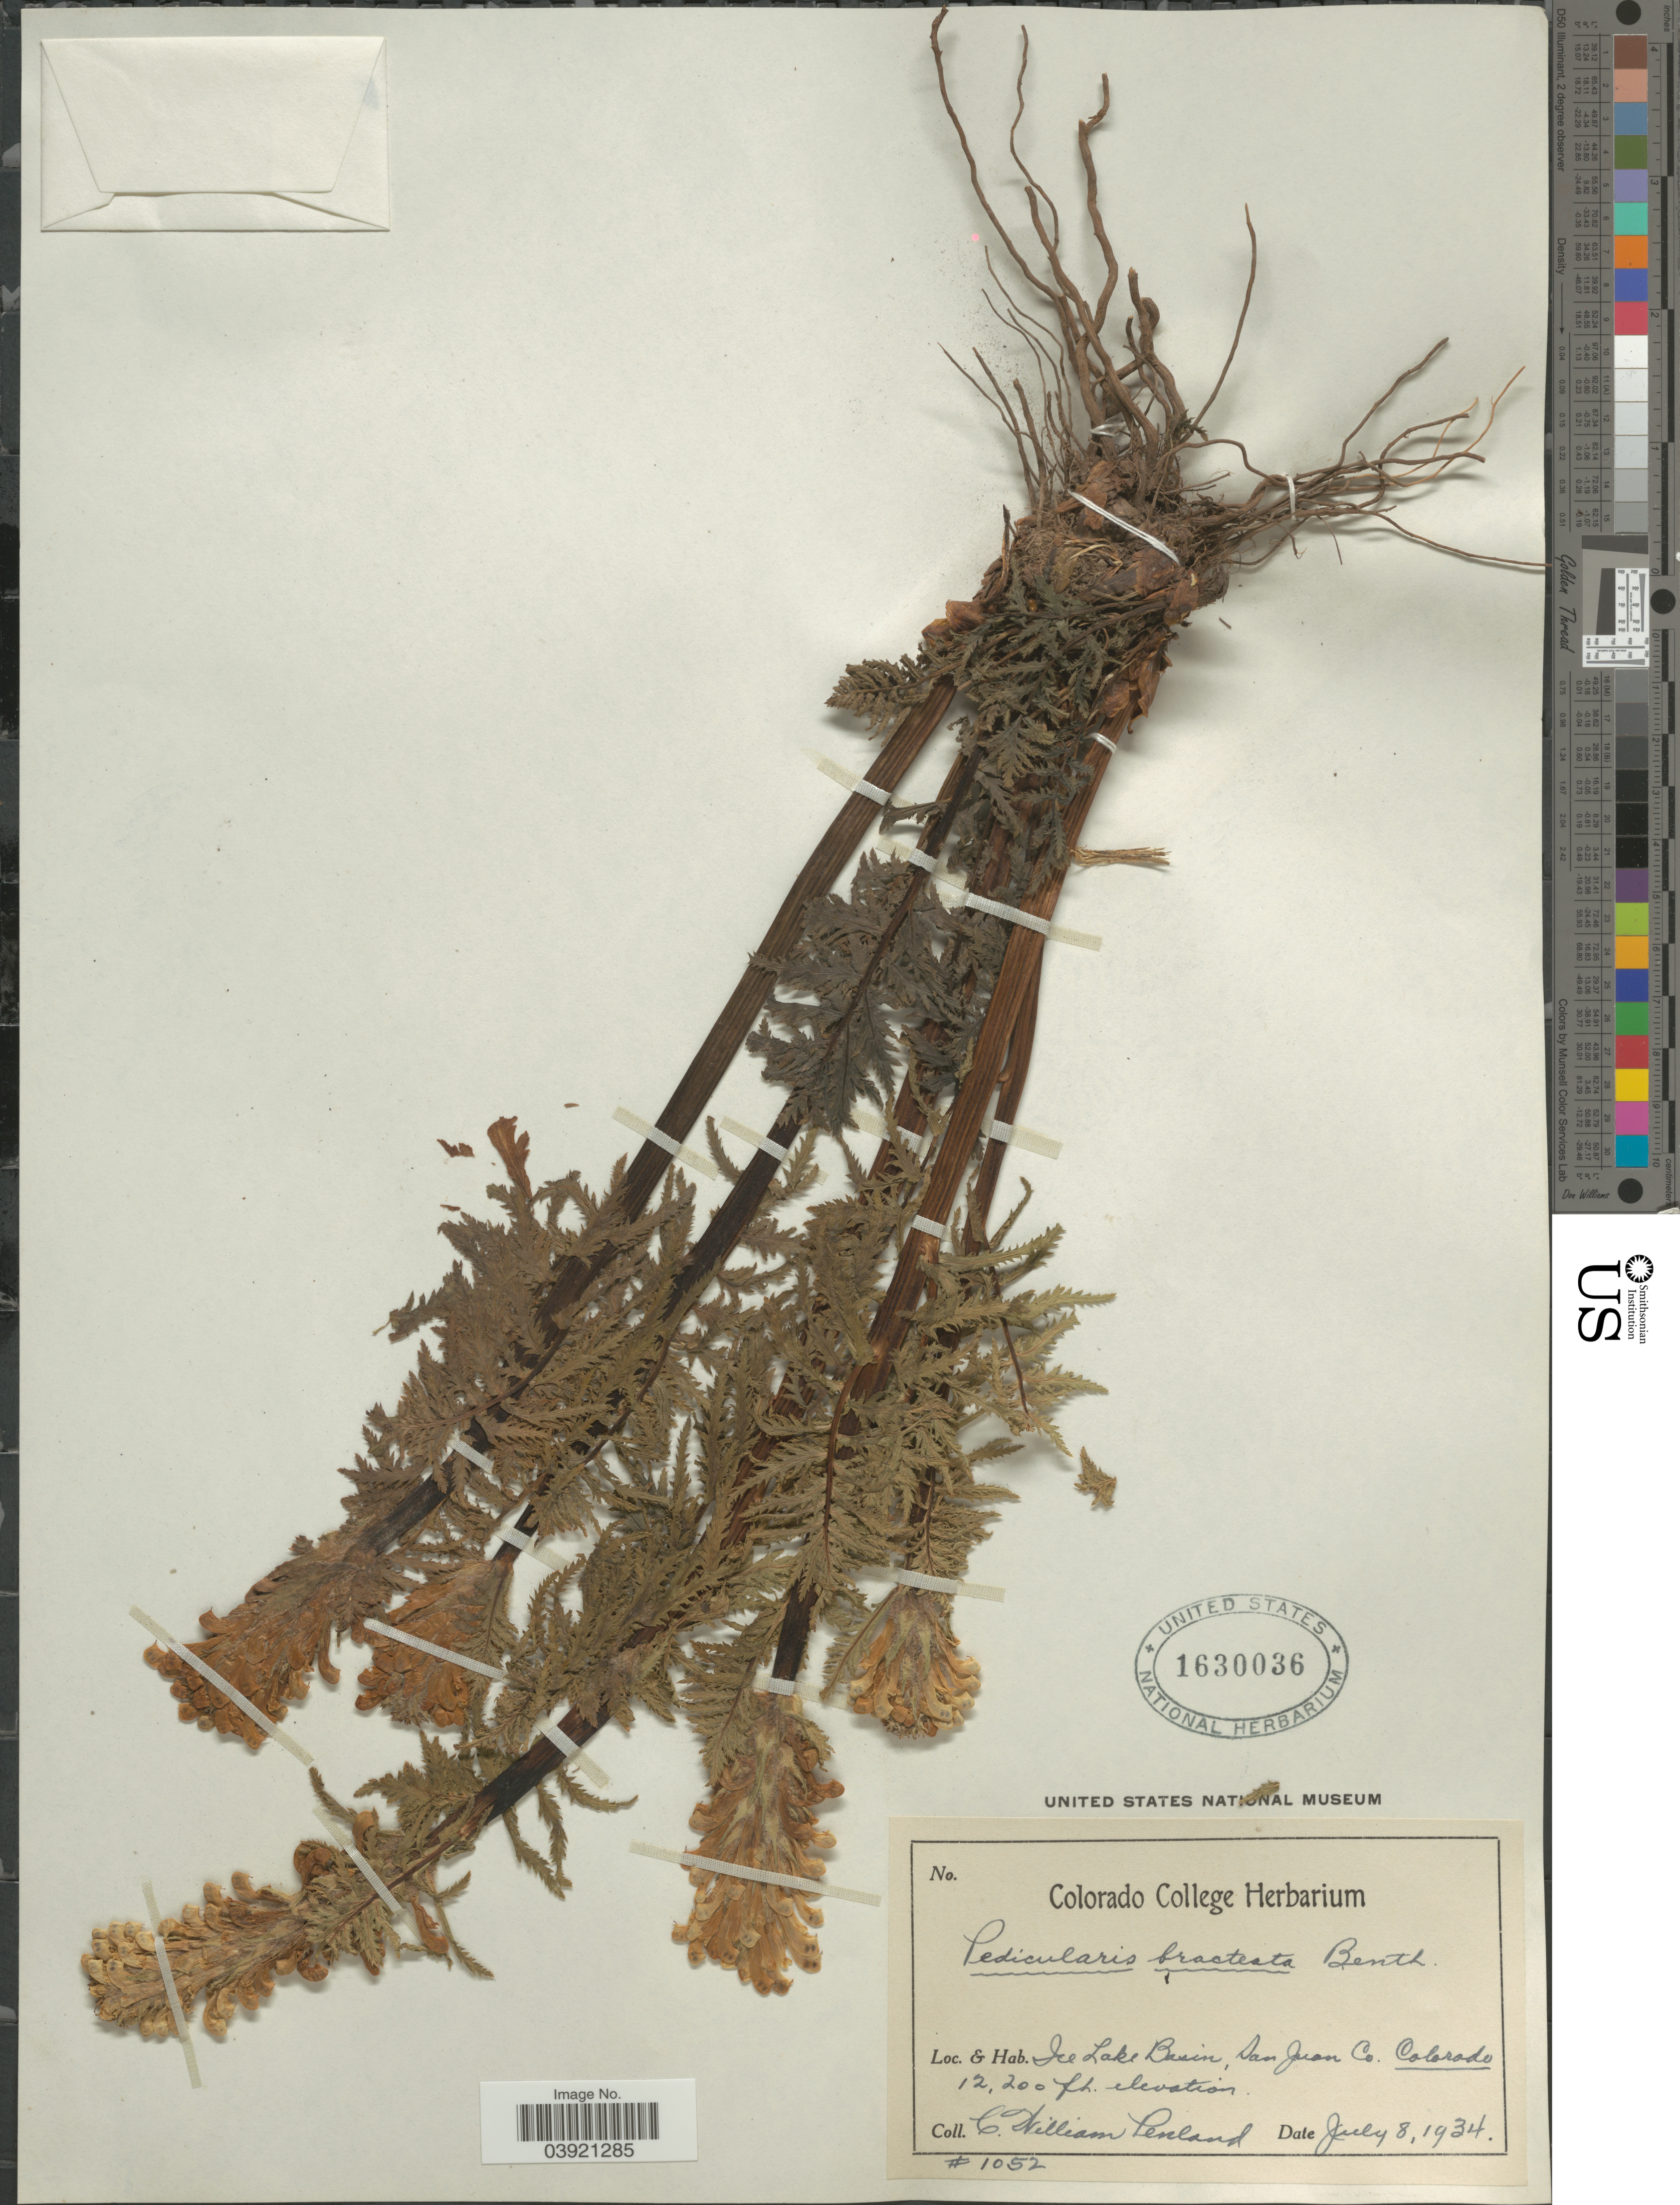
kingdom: Plantae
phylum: Tracheophyta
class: Magnoliopsida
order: Lamiales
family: Orobanchaceae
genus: Pedicularis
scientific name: Pedicularis bracteosa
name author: Benth.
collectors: C. W. Penland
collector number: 1052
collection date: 1934-07-08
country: United States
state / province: Colorado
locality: Ice Lake Basin, San Juan Co.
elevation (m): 3719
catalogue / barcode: US 1630036